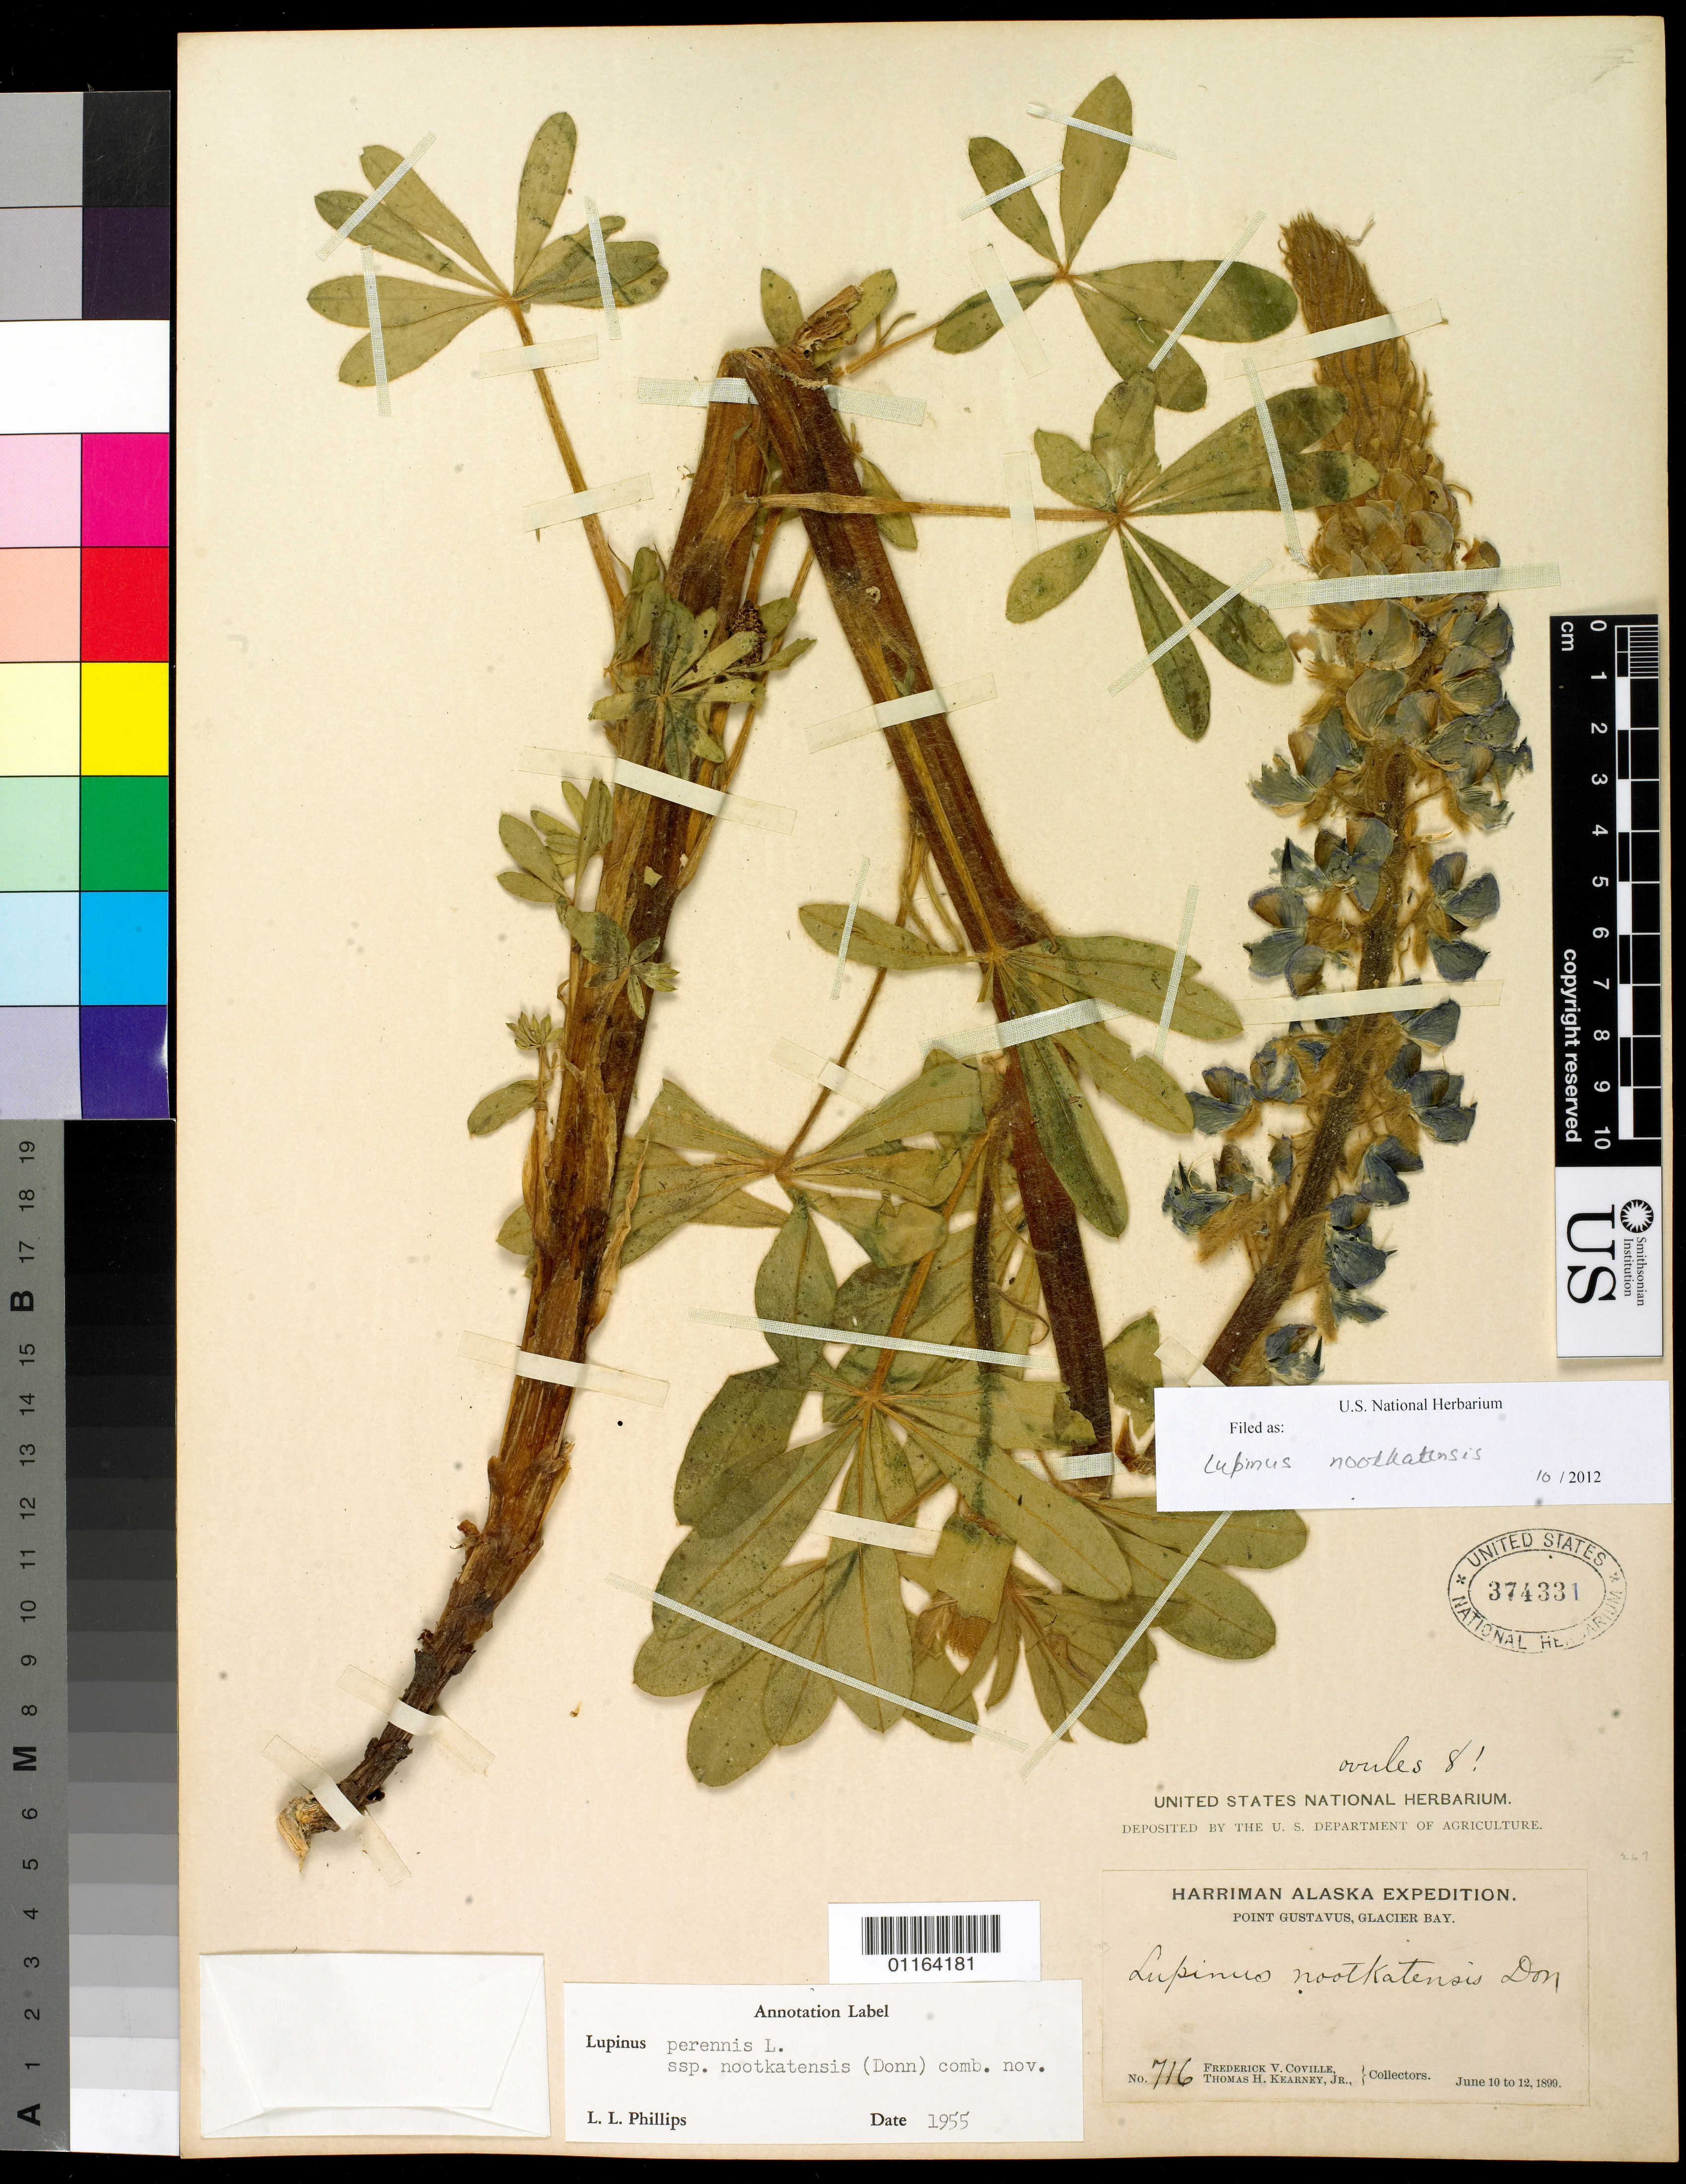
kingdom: Plantae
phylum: Tracheophyta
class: Magnoliopsida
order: Fabales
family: Fabaceae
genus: Lupinus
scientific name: Lupinus nootkatensis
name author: Donn ex Sims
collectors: F. V. Coville & T. H. Kearney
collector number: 716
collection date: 1899-06-10/1899-06-12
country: United States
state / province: Alaska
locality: Point Gustavus, Glacier Bay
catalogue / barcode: US 374331